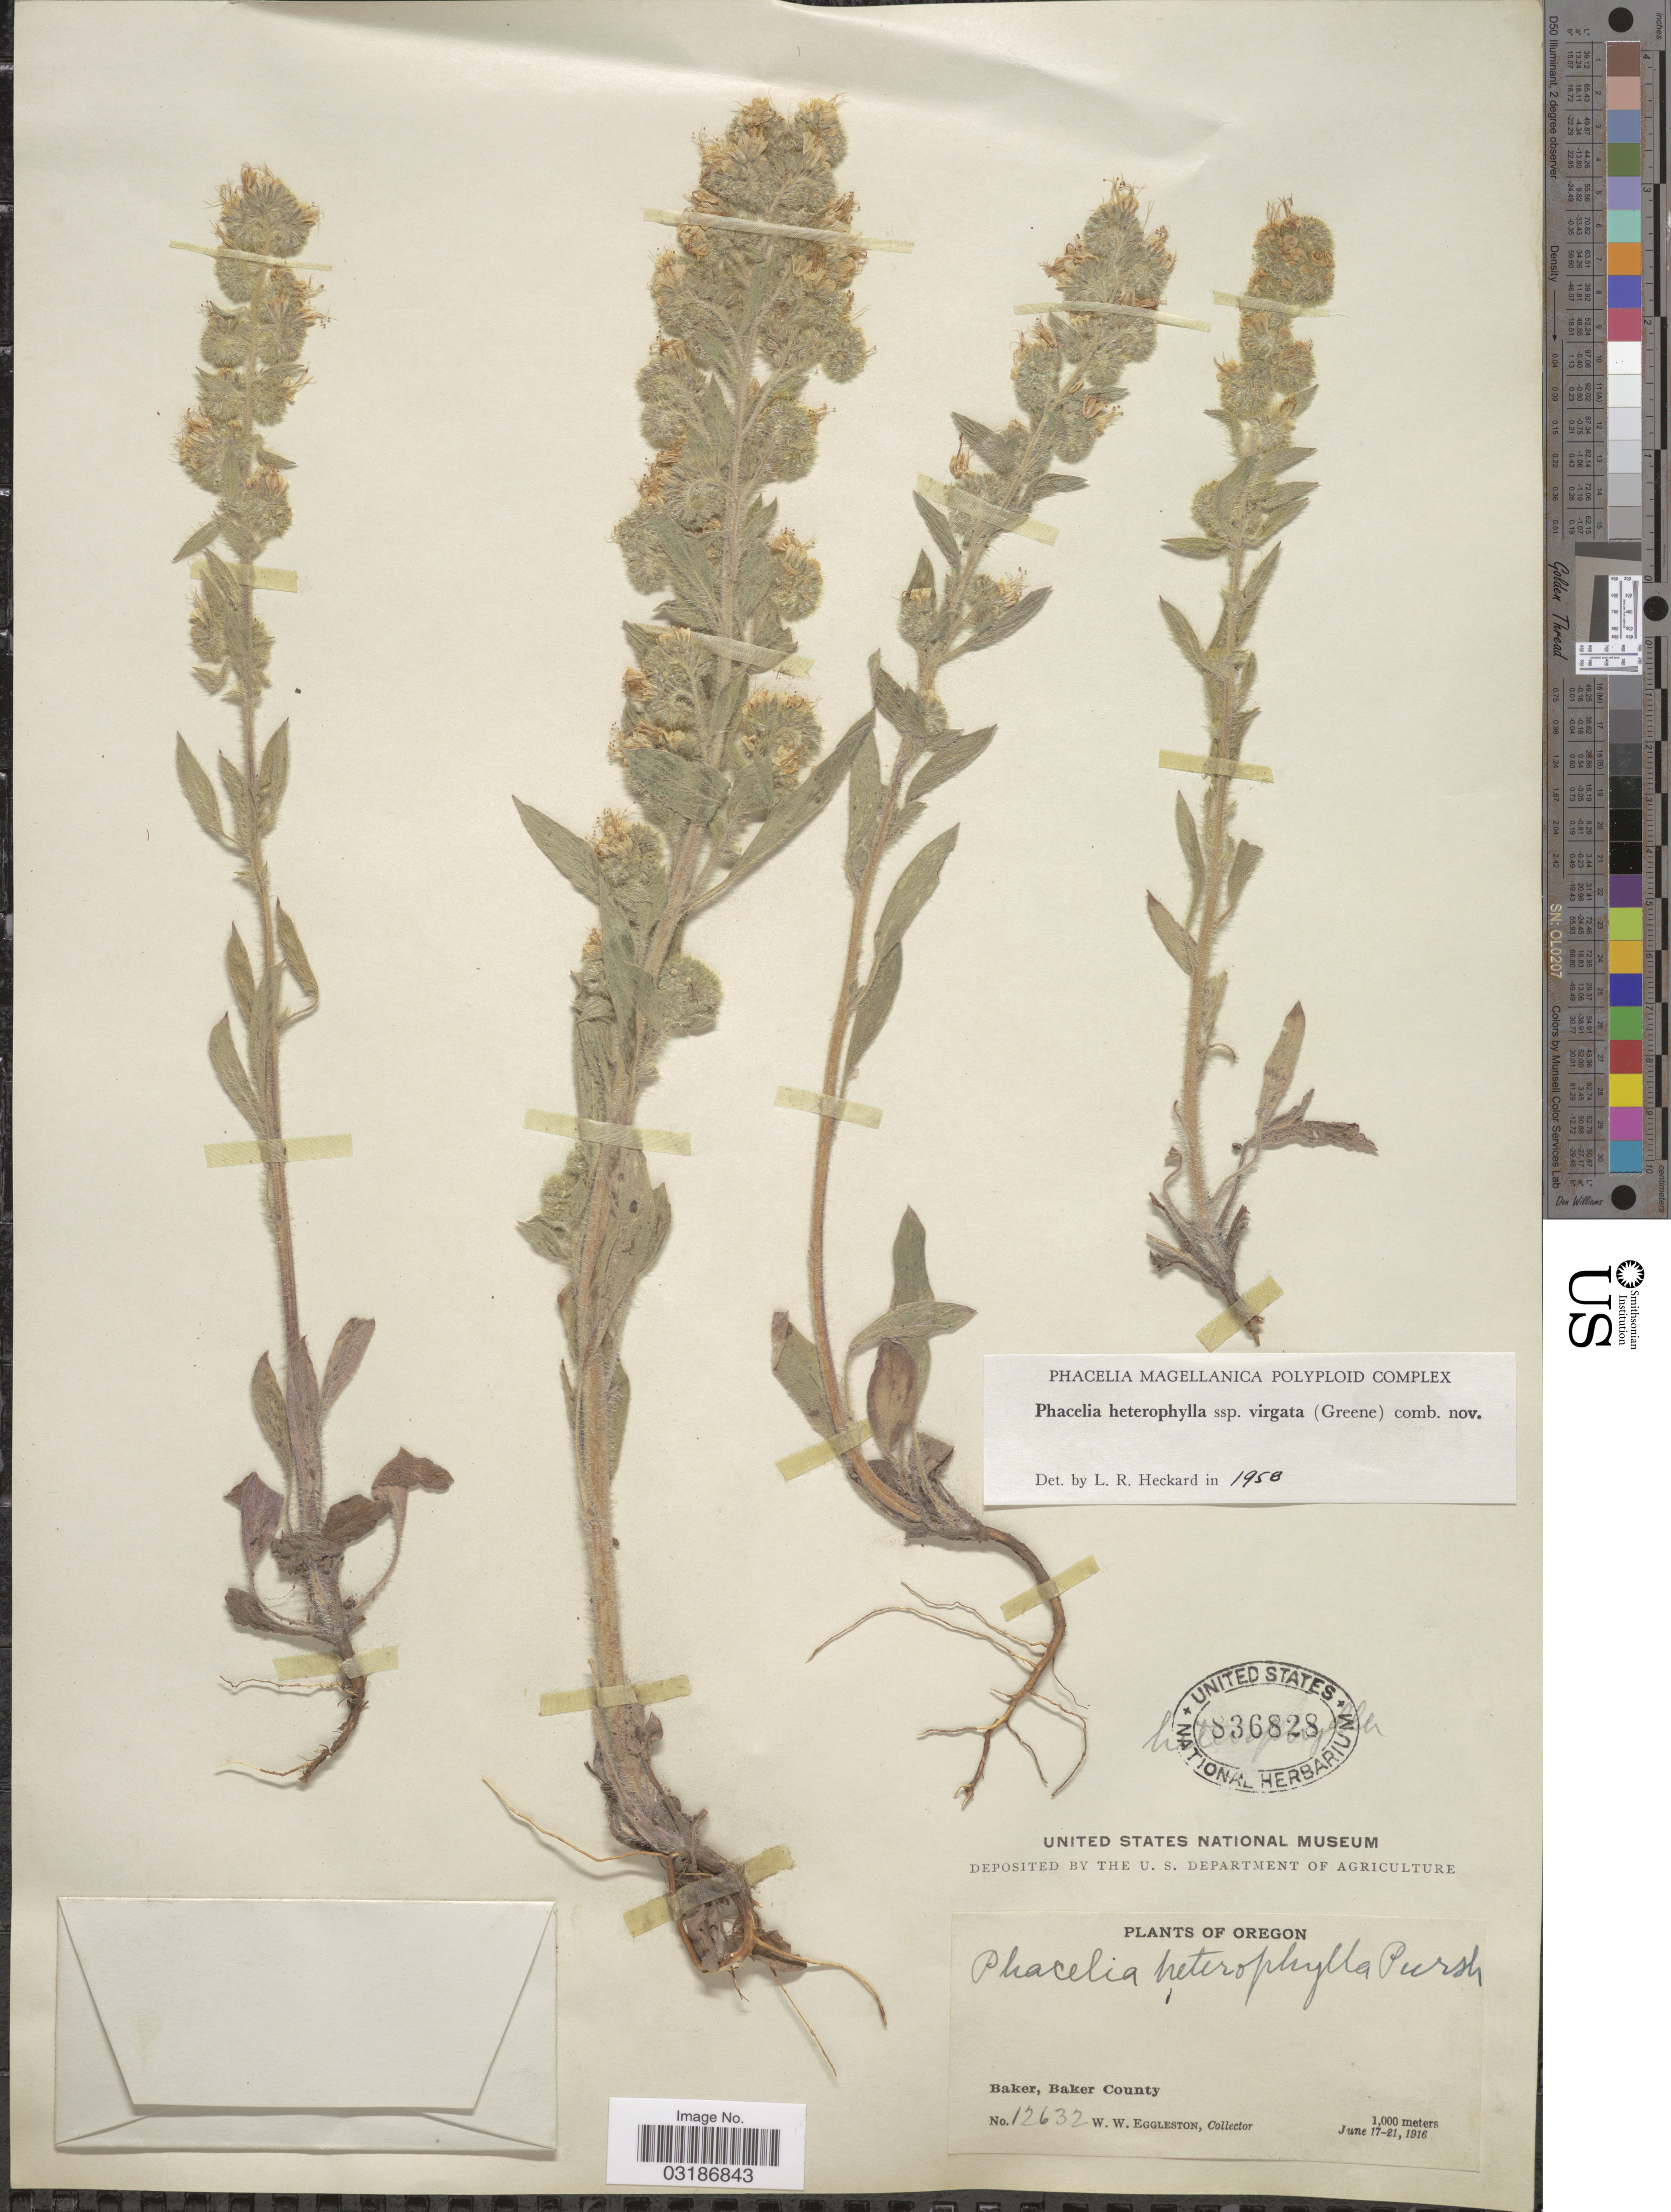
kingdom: Plantae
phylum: Tracheophyta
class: Magnoliopsida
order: Boraginales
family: Hydrophyllaceae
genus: Phacelia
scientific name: Phacelia heterophylla subsp. virgata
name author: (Greene) Heckard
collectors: W. W. Eggleston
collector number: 12632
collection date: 1916-06-17/1916-06-21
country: United States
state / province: Oregon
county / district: Baker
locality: Baker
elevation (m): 1000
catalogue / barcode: US 836828